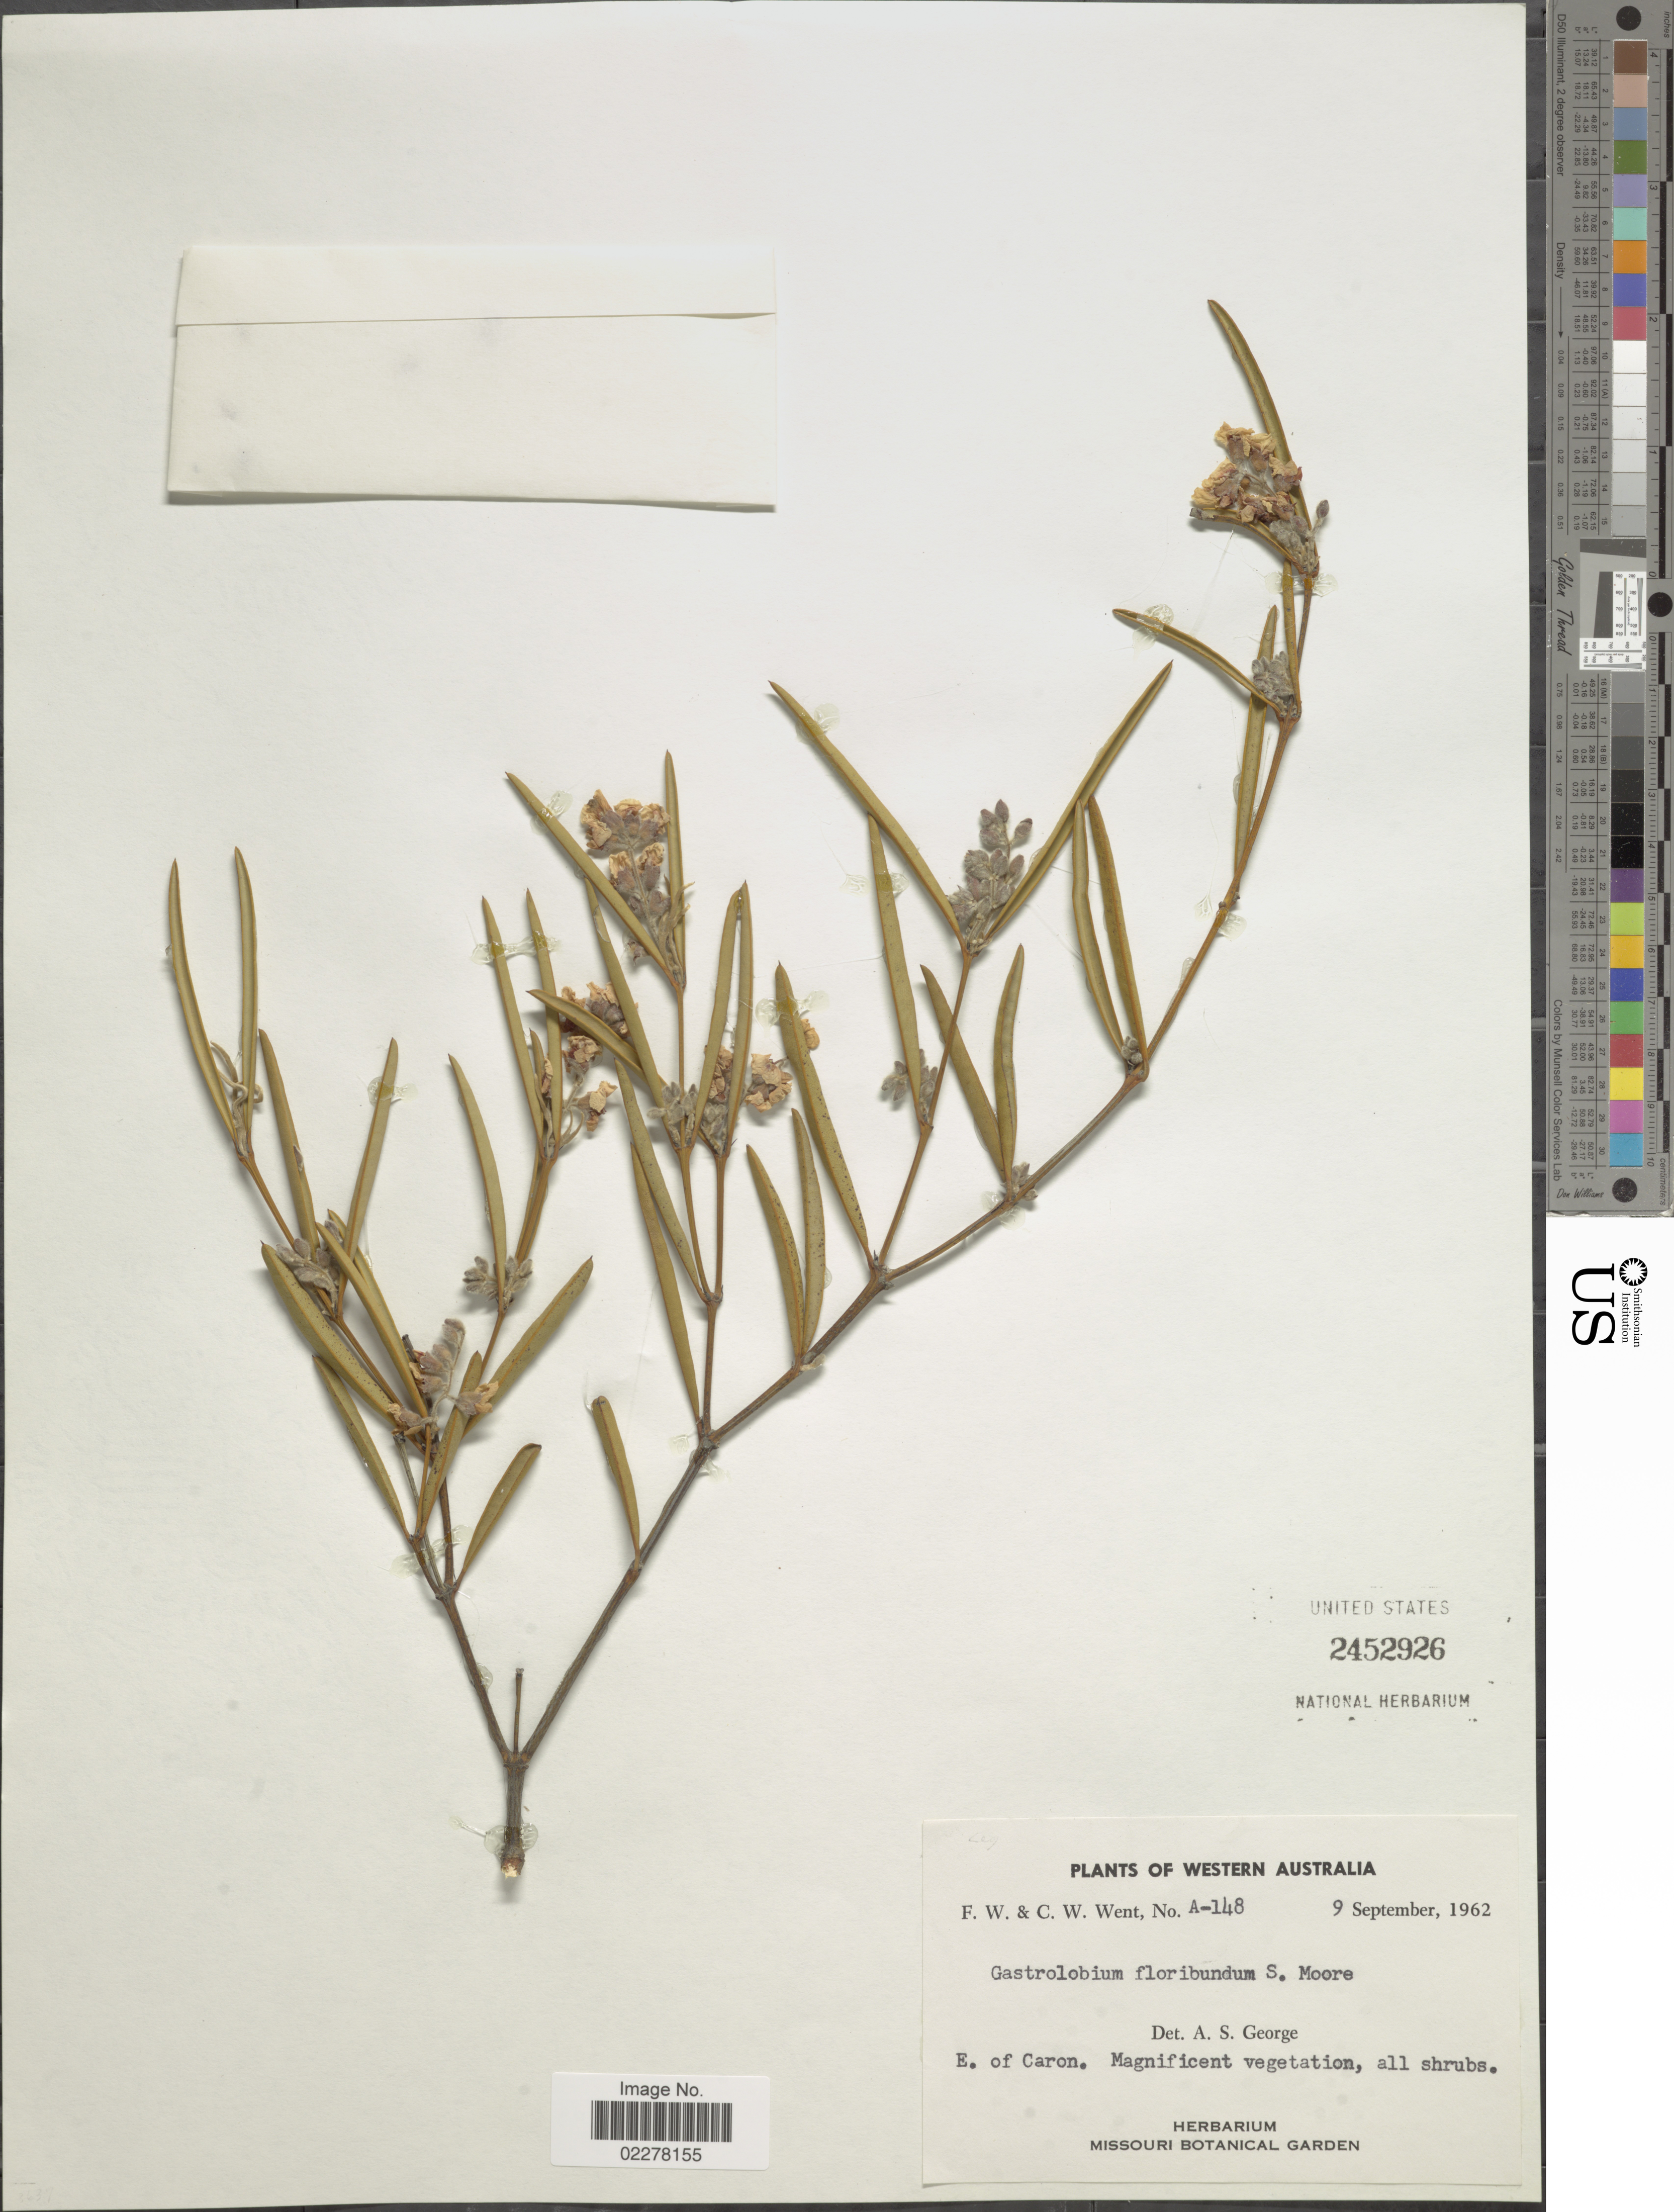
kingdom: Plantae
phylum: Tracheophyta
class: Magnoliopsida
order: Fabales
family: Fabaceae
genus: Gastrolobium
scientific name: Gastrolobium floribundum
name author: S. Moore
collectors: F. W. Went & C. W. Went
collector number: A-148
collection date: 1962-09-09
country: Australia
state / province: Western Australia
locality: E. of Caron. Magnificent vegetation, all shrubs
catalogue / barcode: US 2452926